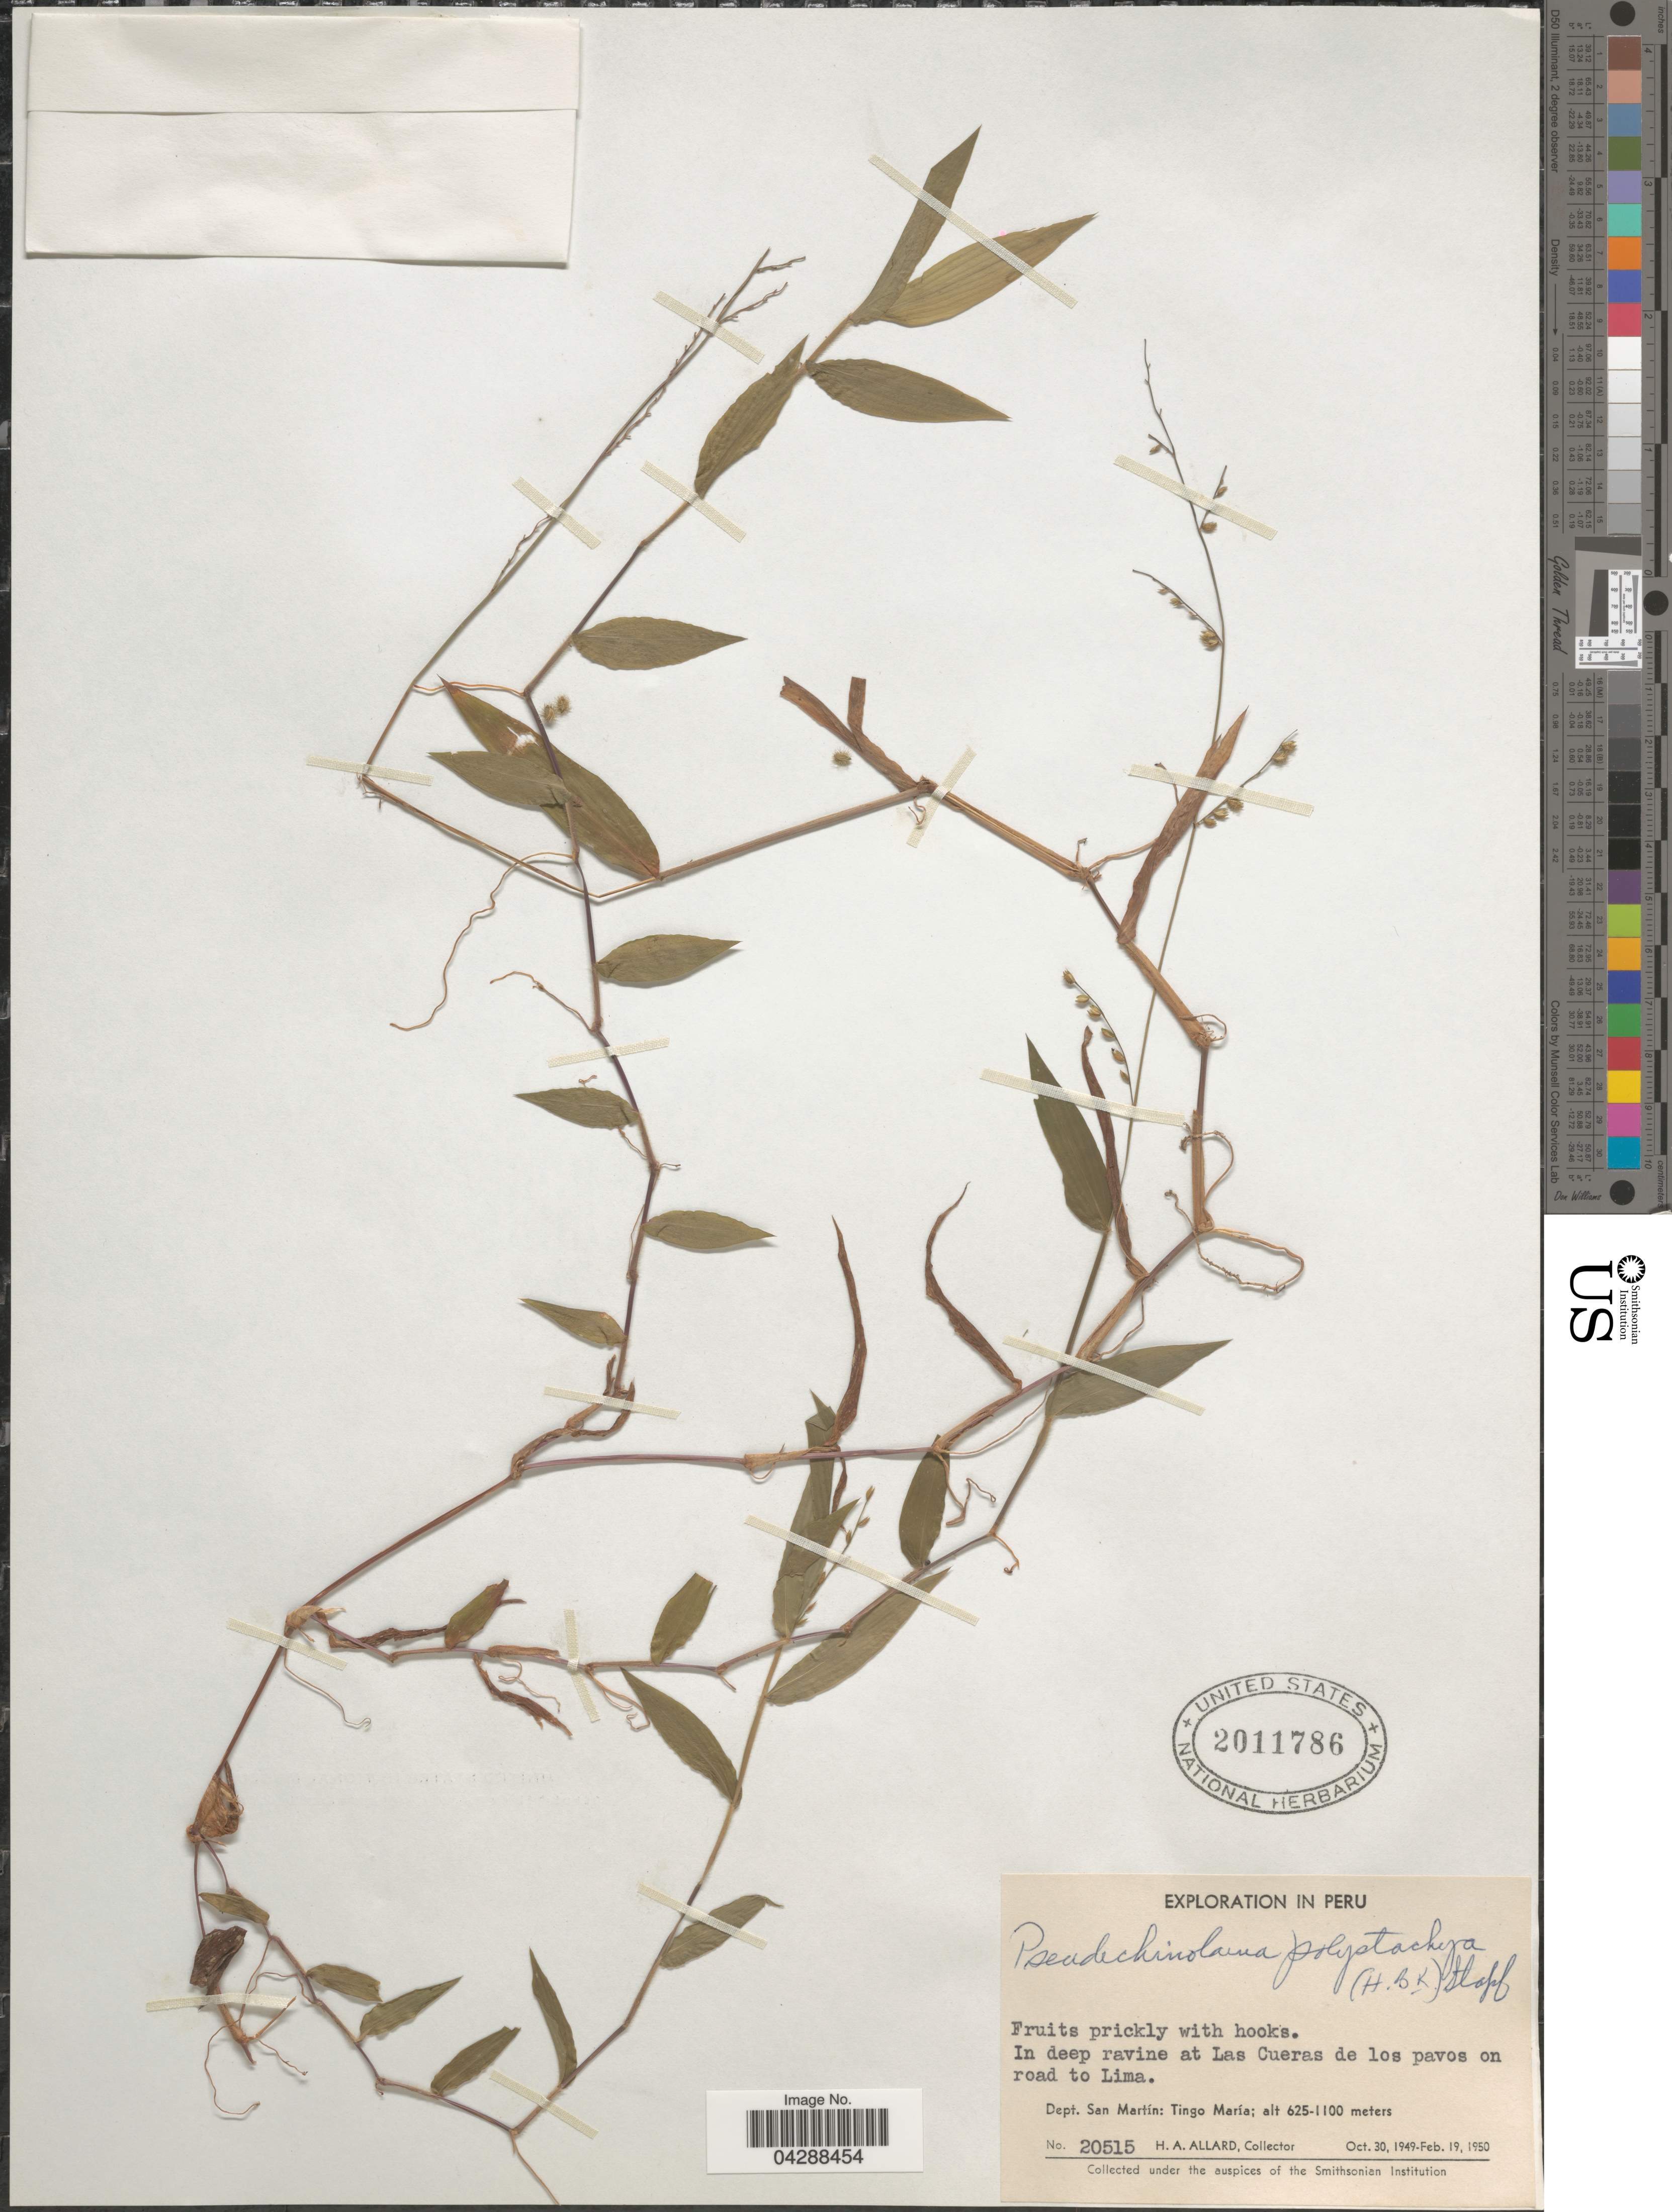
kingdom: Plantae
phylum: Tracheophyta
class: Liliopsida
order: Poales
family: Poaceae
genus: Pseudechinolaena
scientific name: Pseudechinolaena polystachya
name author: (Kunth) Stapf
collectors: H. A. Allard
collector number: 20515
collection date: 1949-10-30/1950-02-19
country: Peru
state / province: San Martín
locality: Exploration in Peru. In deep ravine at Las Cueras de los pavos on road to Lima. Dept. San Martín: Tingo María.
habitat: in deep ravine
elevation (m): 625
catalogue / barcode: US 2011786